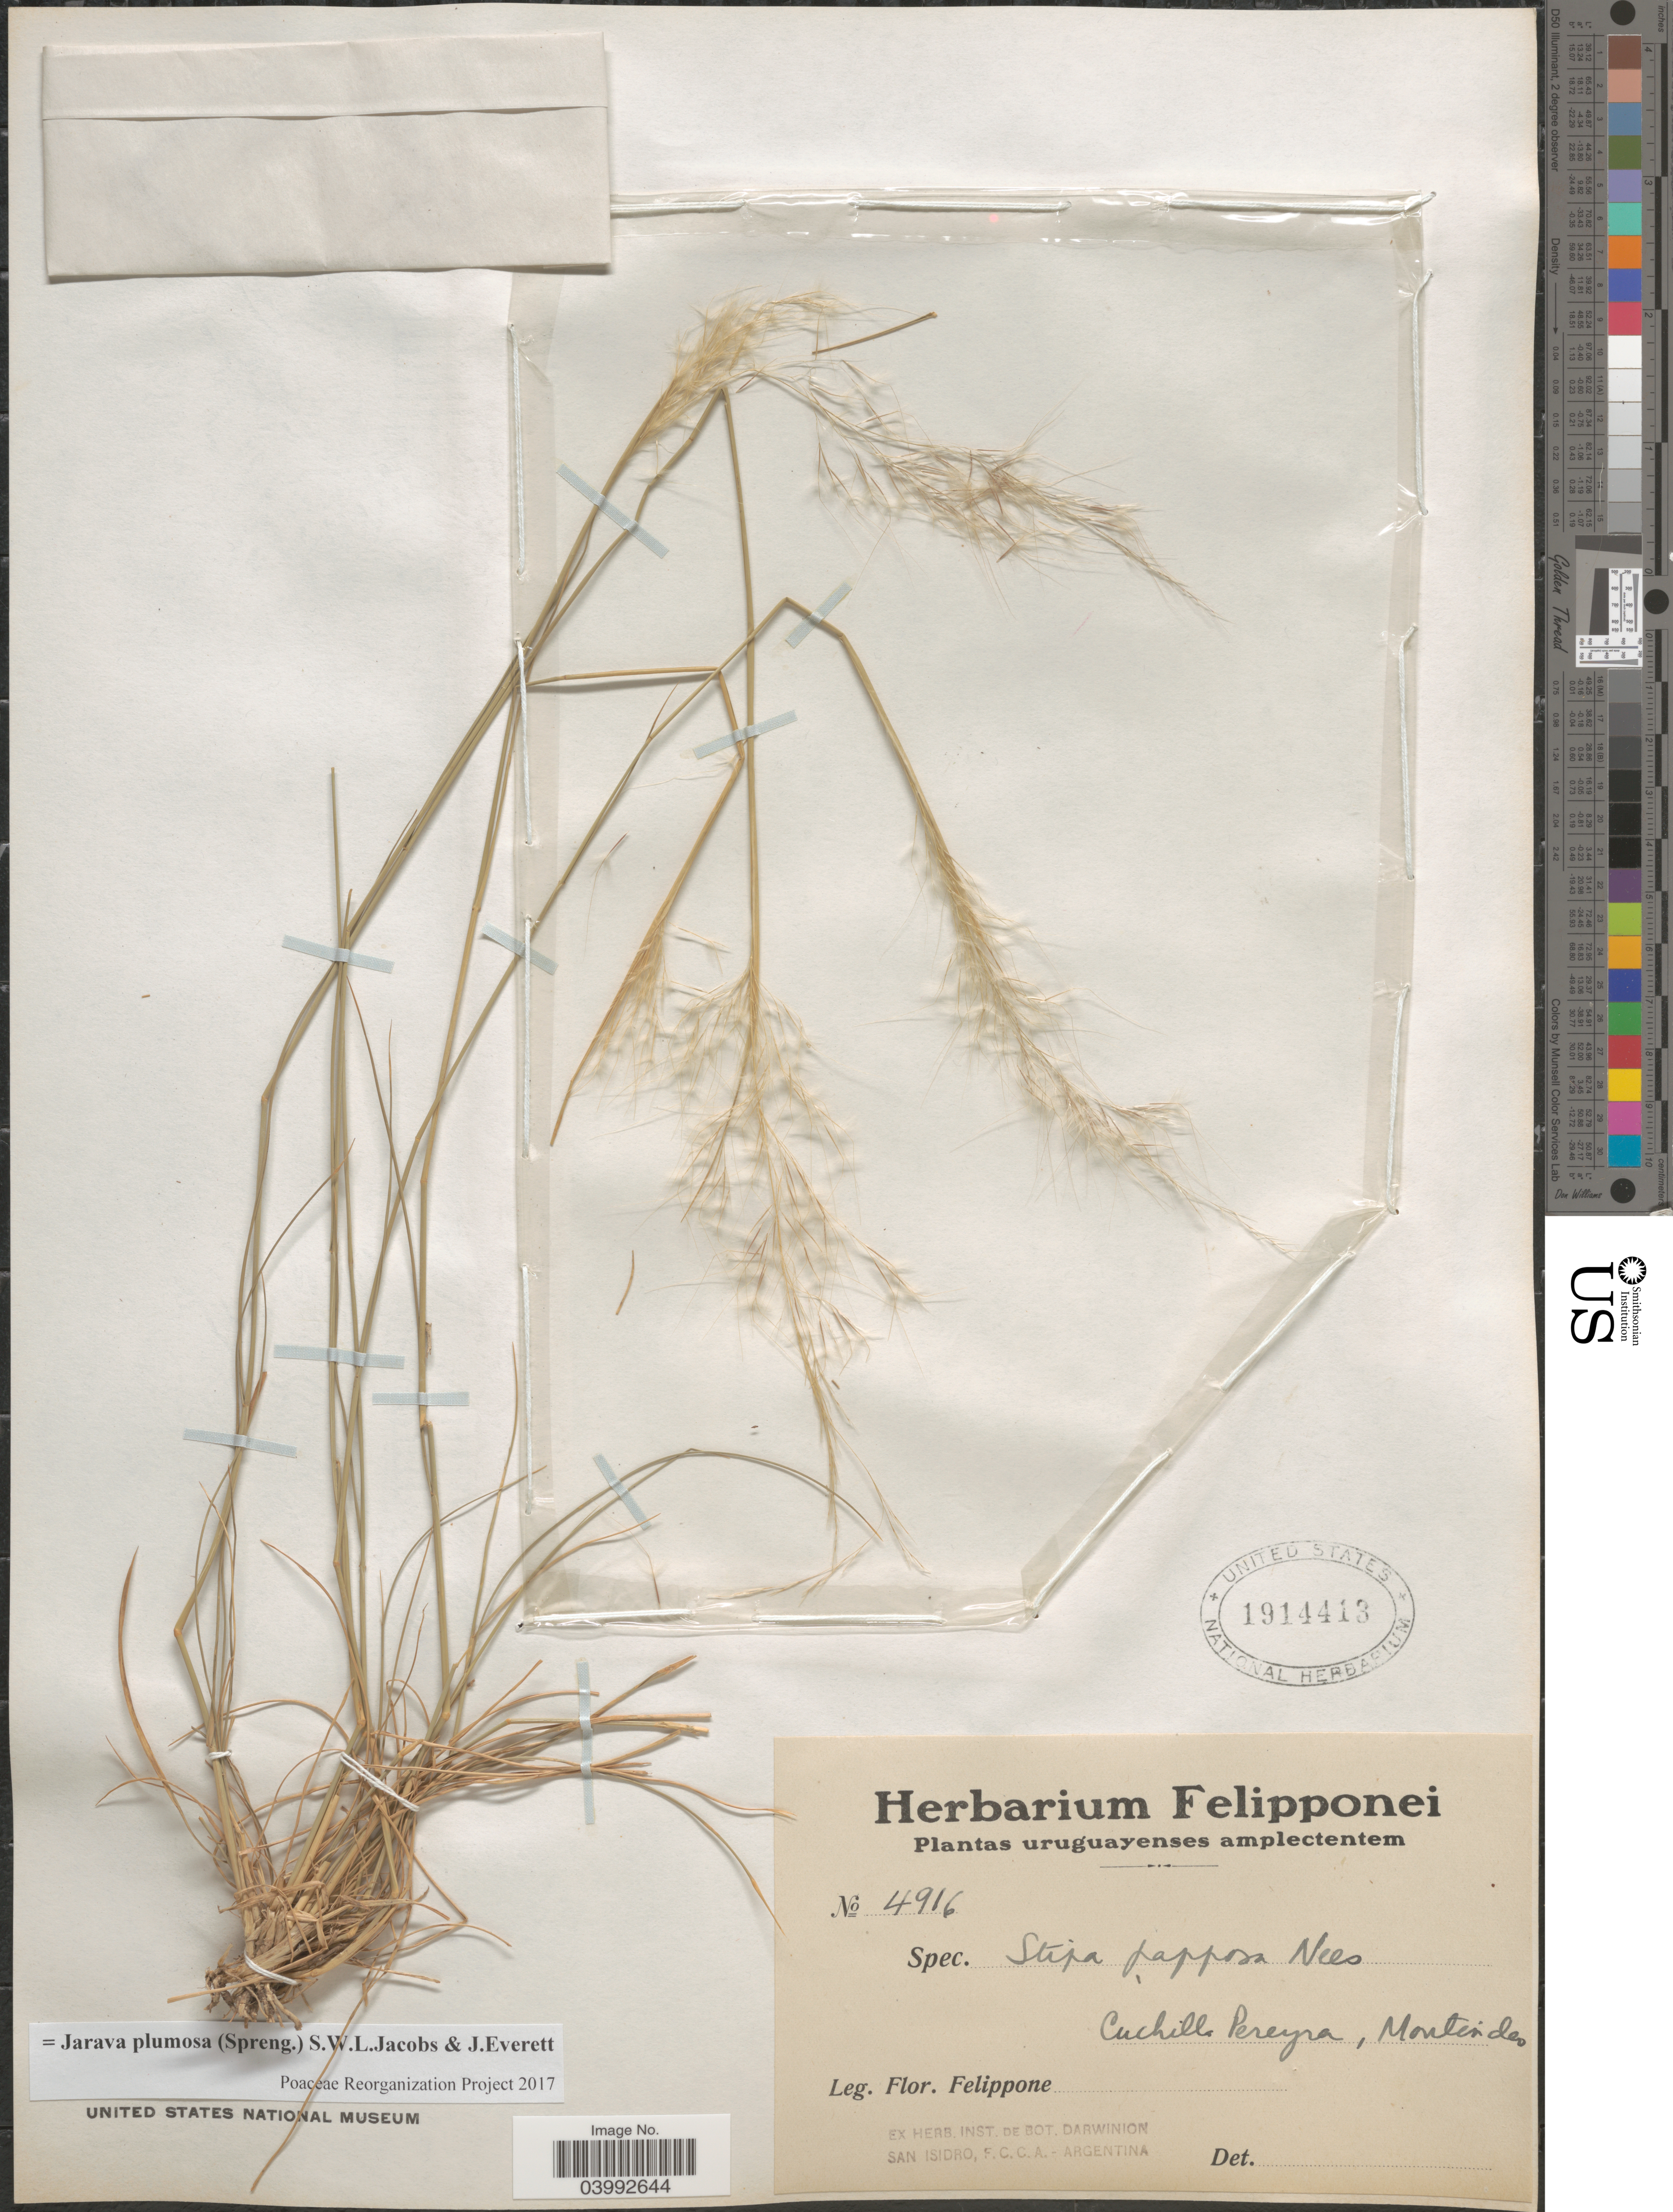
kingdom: Plantae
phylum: Tracheophyta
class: Liliopsida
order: Poales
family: Poaceae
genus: Stipa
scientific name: Stipa papposa Nees, nom. illeg.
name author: Nees in Mart.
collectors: F. Felippone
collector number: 4916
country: Uruguay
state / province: Montevideo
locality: Uruguayenses amplectentem. Cuchillo Pereyra.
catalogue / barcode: US 1914413